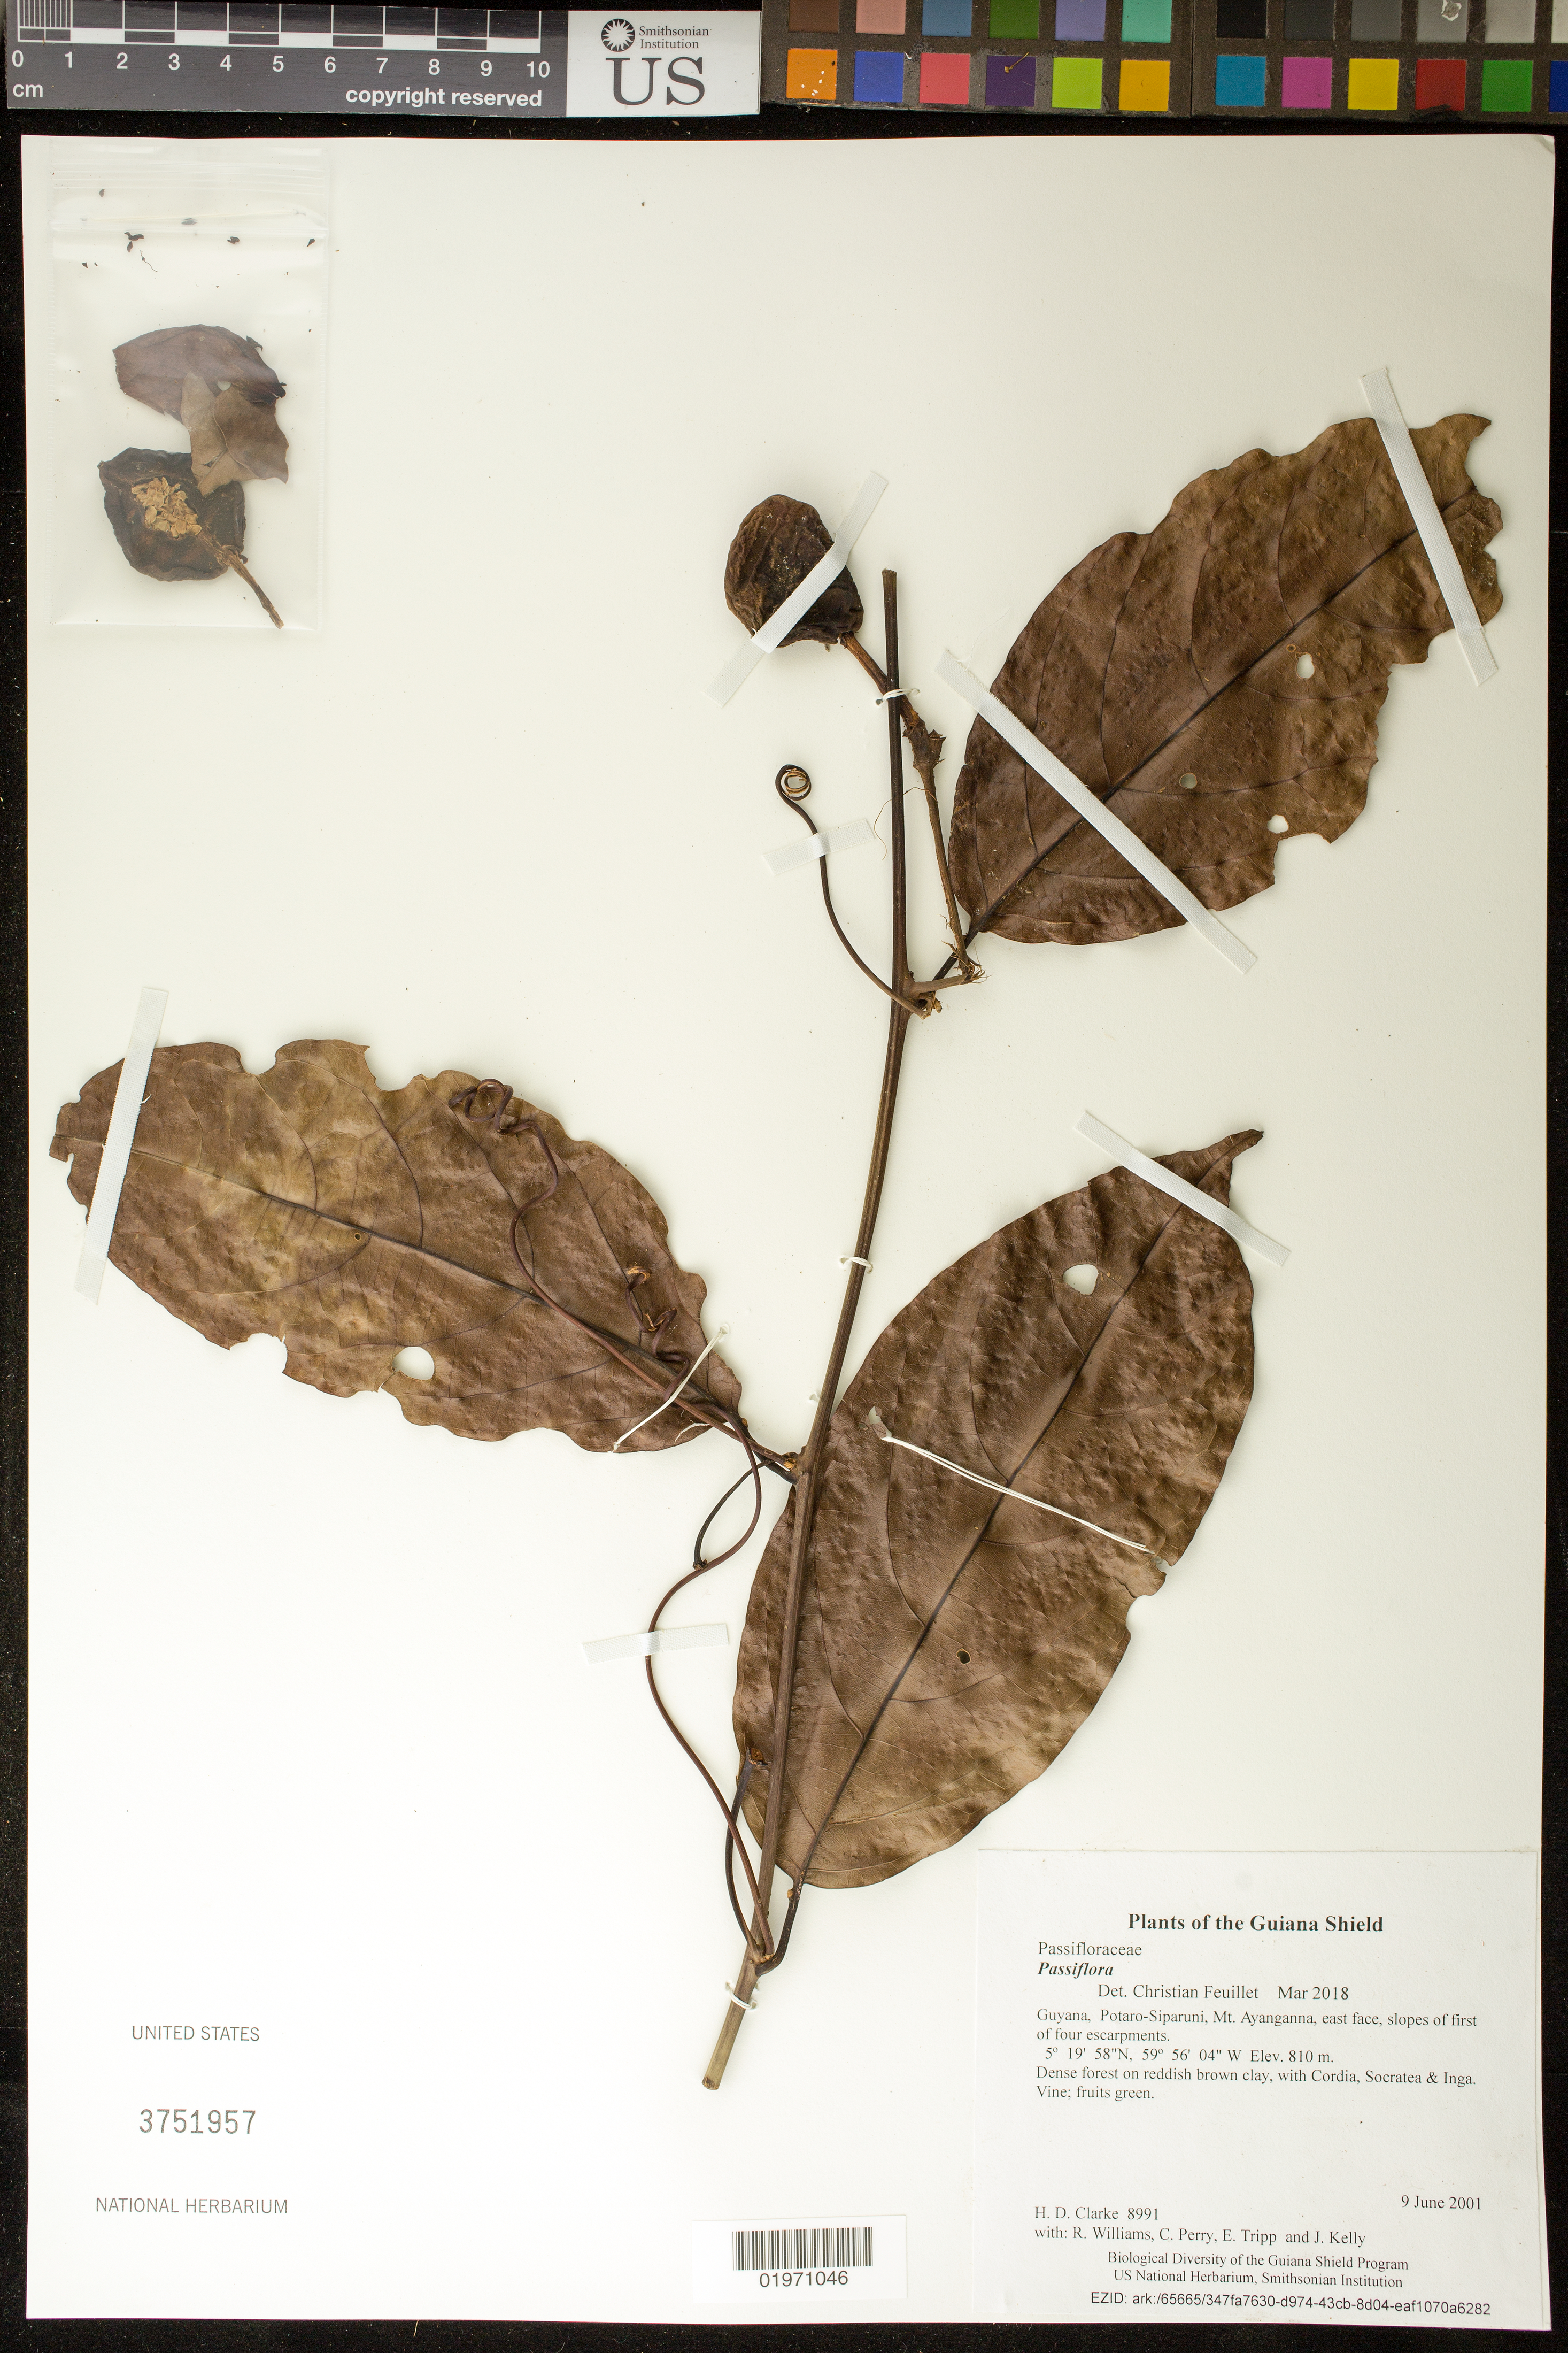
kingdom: Plantae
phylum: Tracheophyta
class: Magnoliopsida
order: Malpighiales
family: Passifloraceae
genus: Passiflora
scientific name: Passiflora sp.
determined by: Feuillet, C.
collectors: H. D. Clarke, R. Williams, C. Perry, E. Tripp & J. Kelly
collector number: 8991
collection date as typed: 9 June 2001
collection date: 2001-06-09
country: Guyana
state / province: Potaro-Siparuni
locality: Mt. Ayanganna, east face, slopes of first of four escarpments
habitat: Dense forest on reddish brown clay, with Cordia, Socratea & Inga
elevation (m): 810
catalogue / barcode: US 3751957